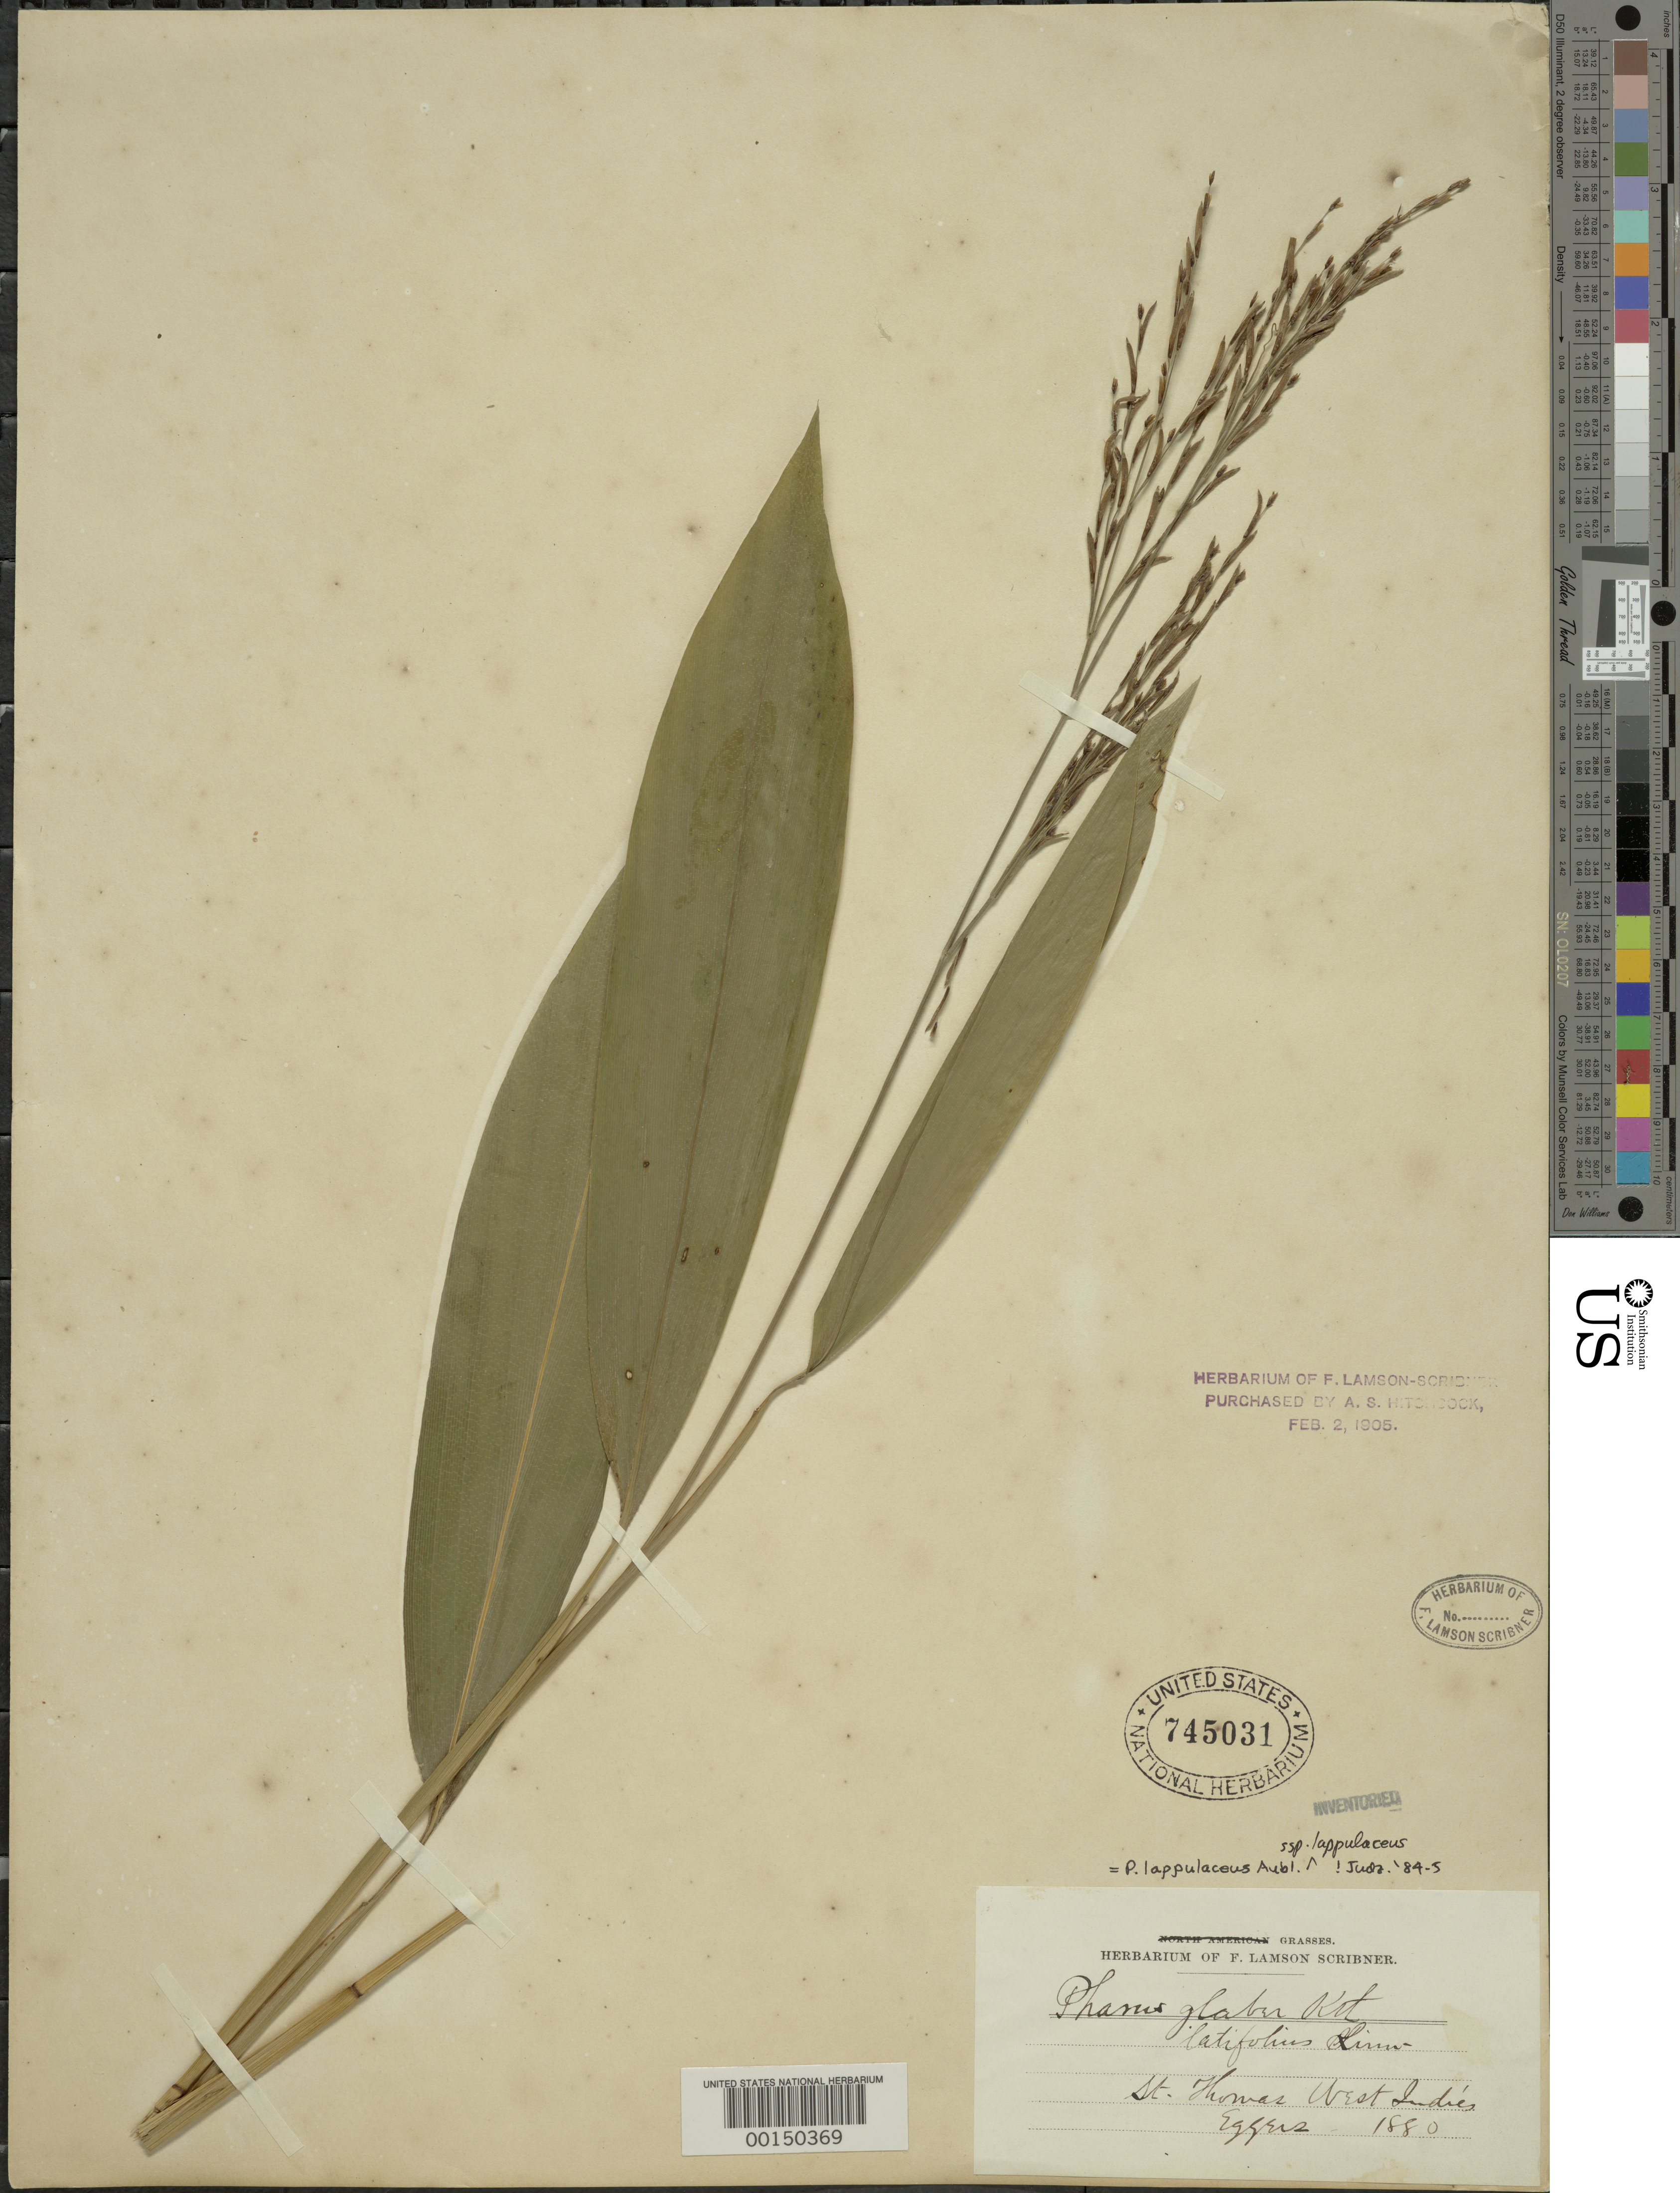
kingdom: Plantae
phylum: Tracheophyta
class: Liliopsida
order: Poales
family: Poaceae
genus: Pharus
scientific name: Pharus lappulaceus subsp. lappulaceus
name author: Aubl.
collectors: H. F. A. von Eggers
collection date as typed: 1880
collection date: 1880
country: Jamaica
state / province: Saint Thomas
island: Greater Antilles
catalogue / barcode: US 745031